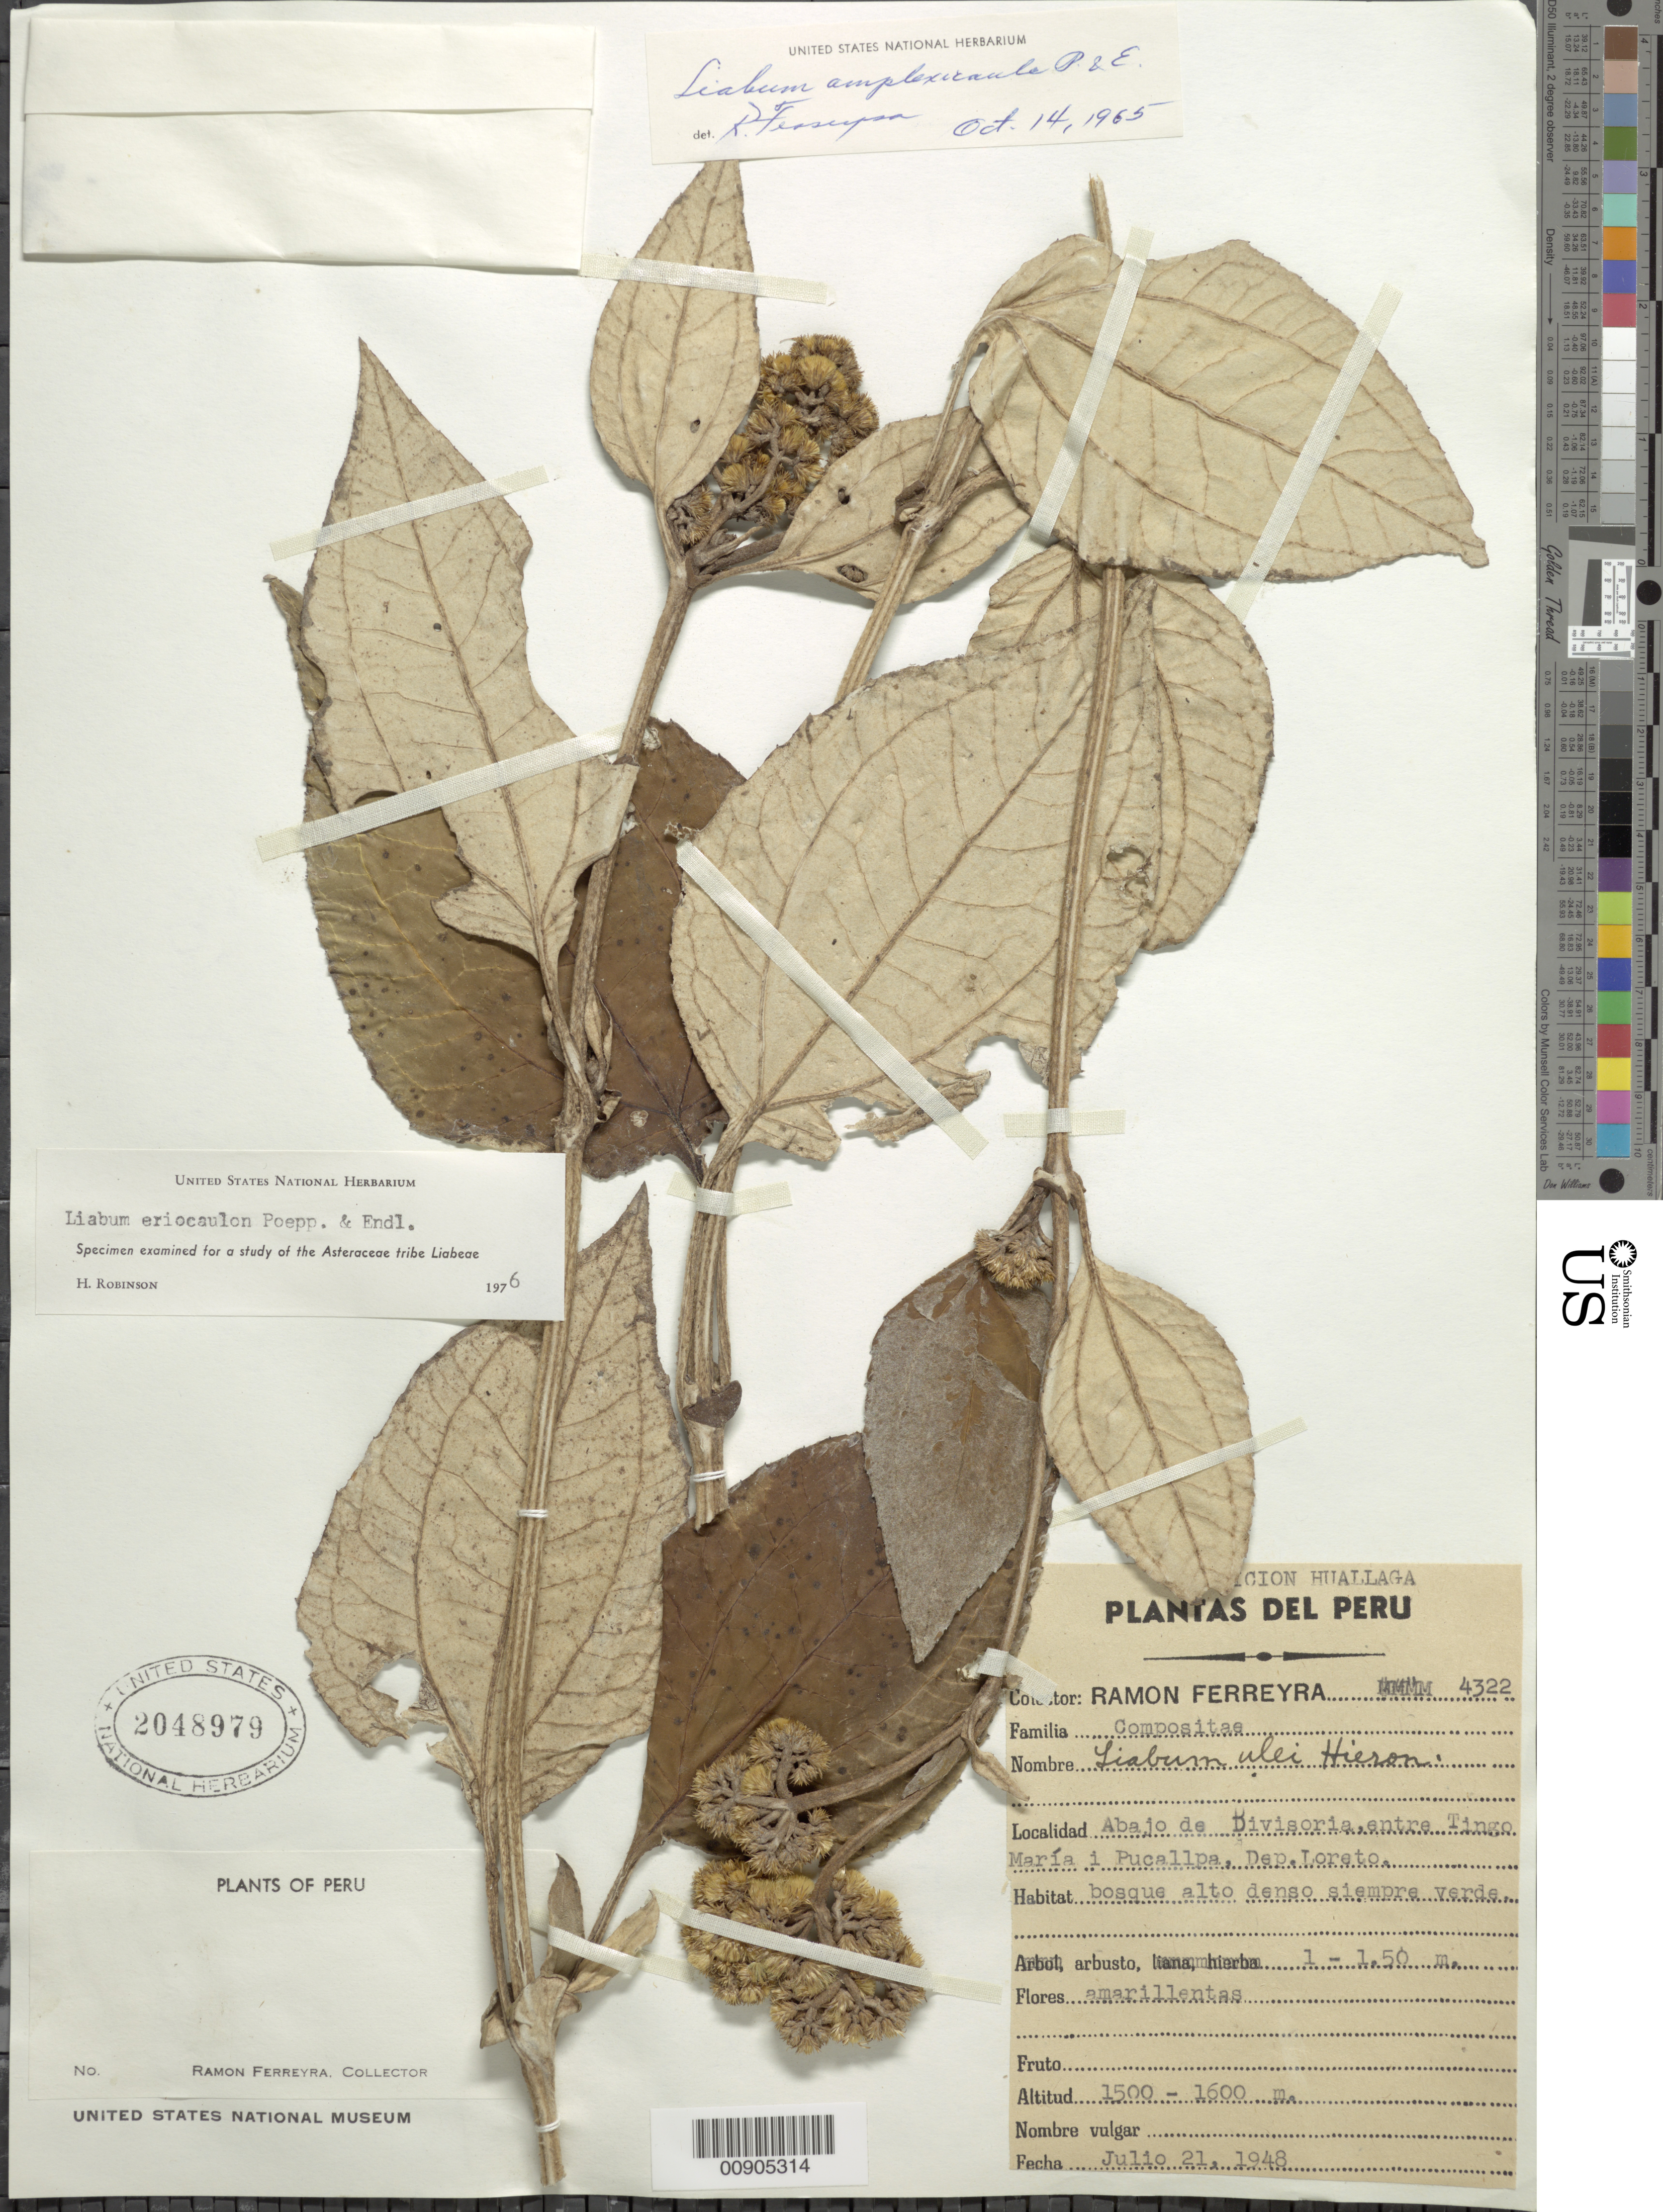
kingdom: Plantae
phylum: Tracheophyta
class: Magnoliopsida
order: Asterales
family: Asteraceae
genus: Liabum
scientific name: Liabum eriocaulon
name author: Poepp. & Endl.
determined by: Robinson, Harold E., (US)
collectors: R. A. Ferreyra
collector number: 4322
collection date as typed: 21 July 1948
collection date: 1948-07-21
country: Peru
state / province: Loreto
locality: Huallaga, Divisoria, entre Tingo María y Pucallpa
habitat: Bosque alto denso siempre verde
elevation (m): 1500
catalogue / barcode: US 2048979